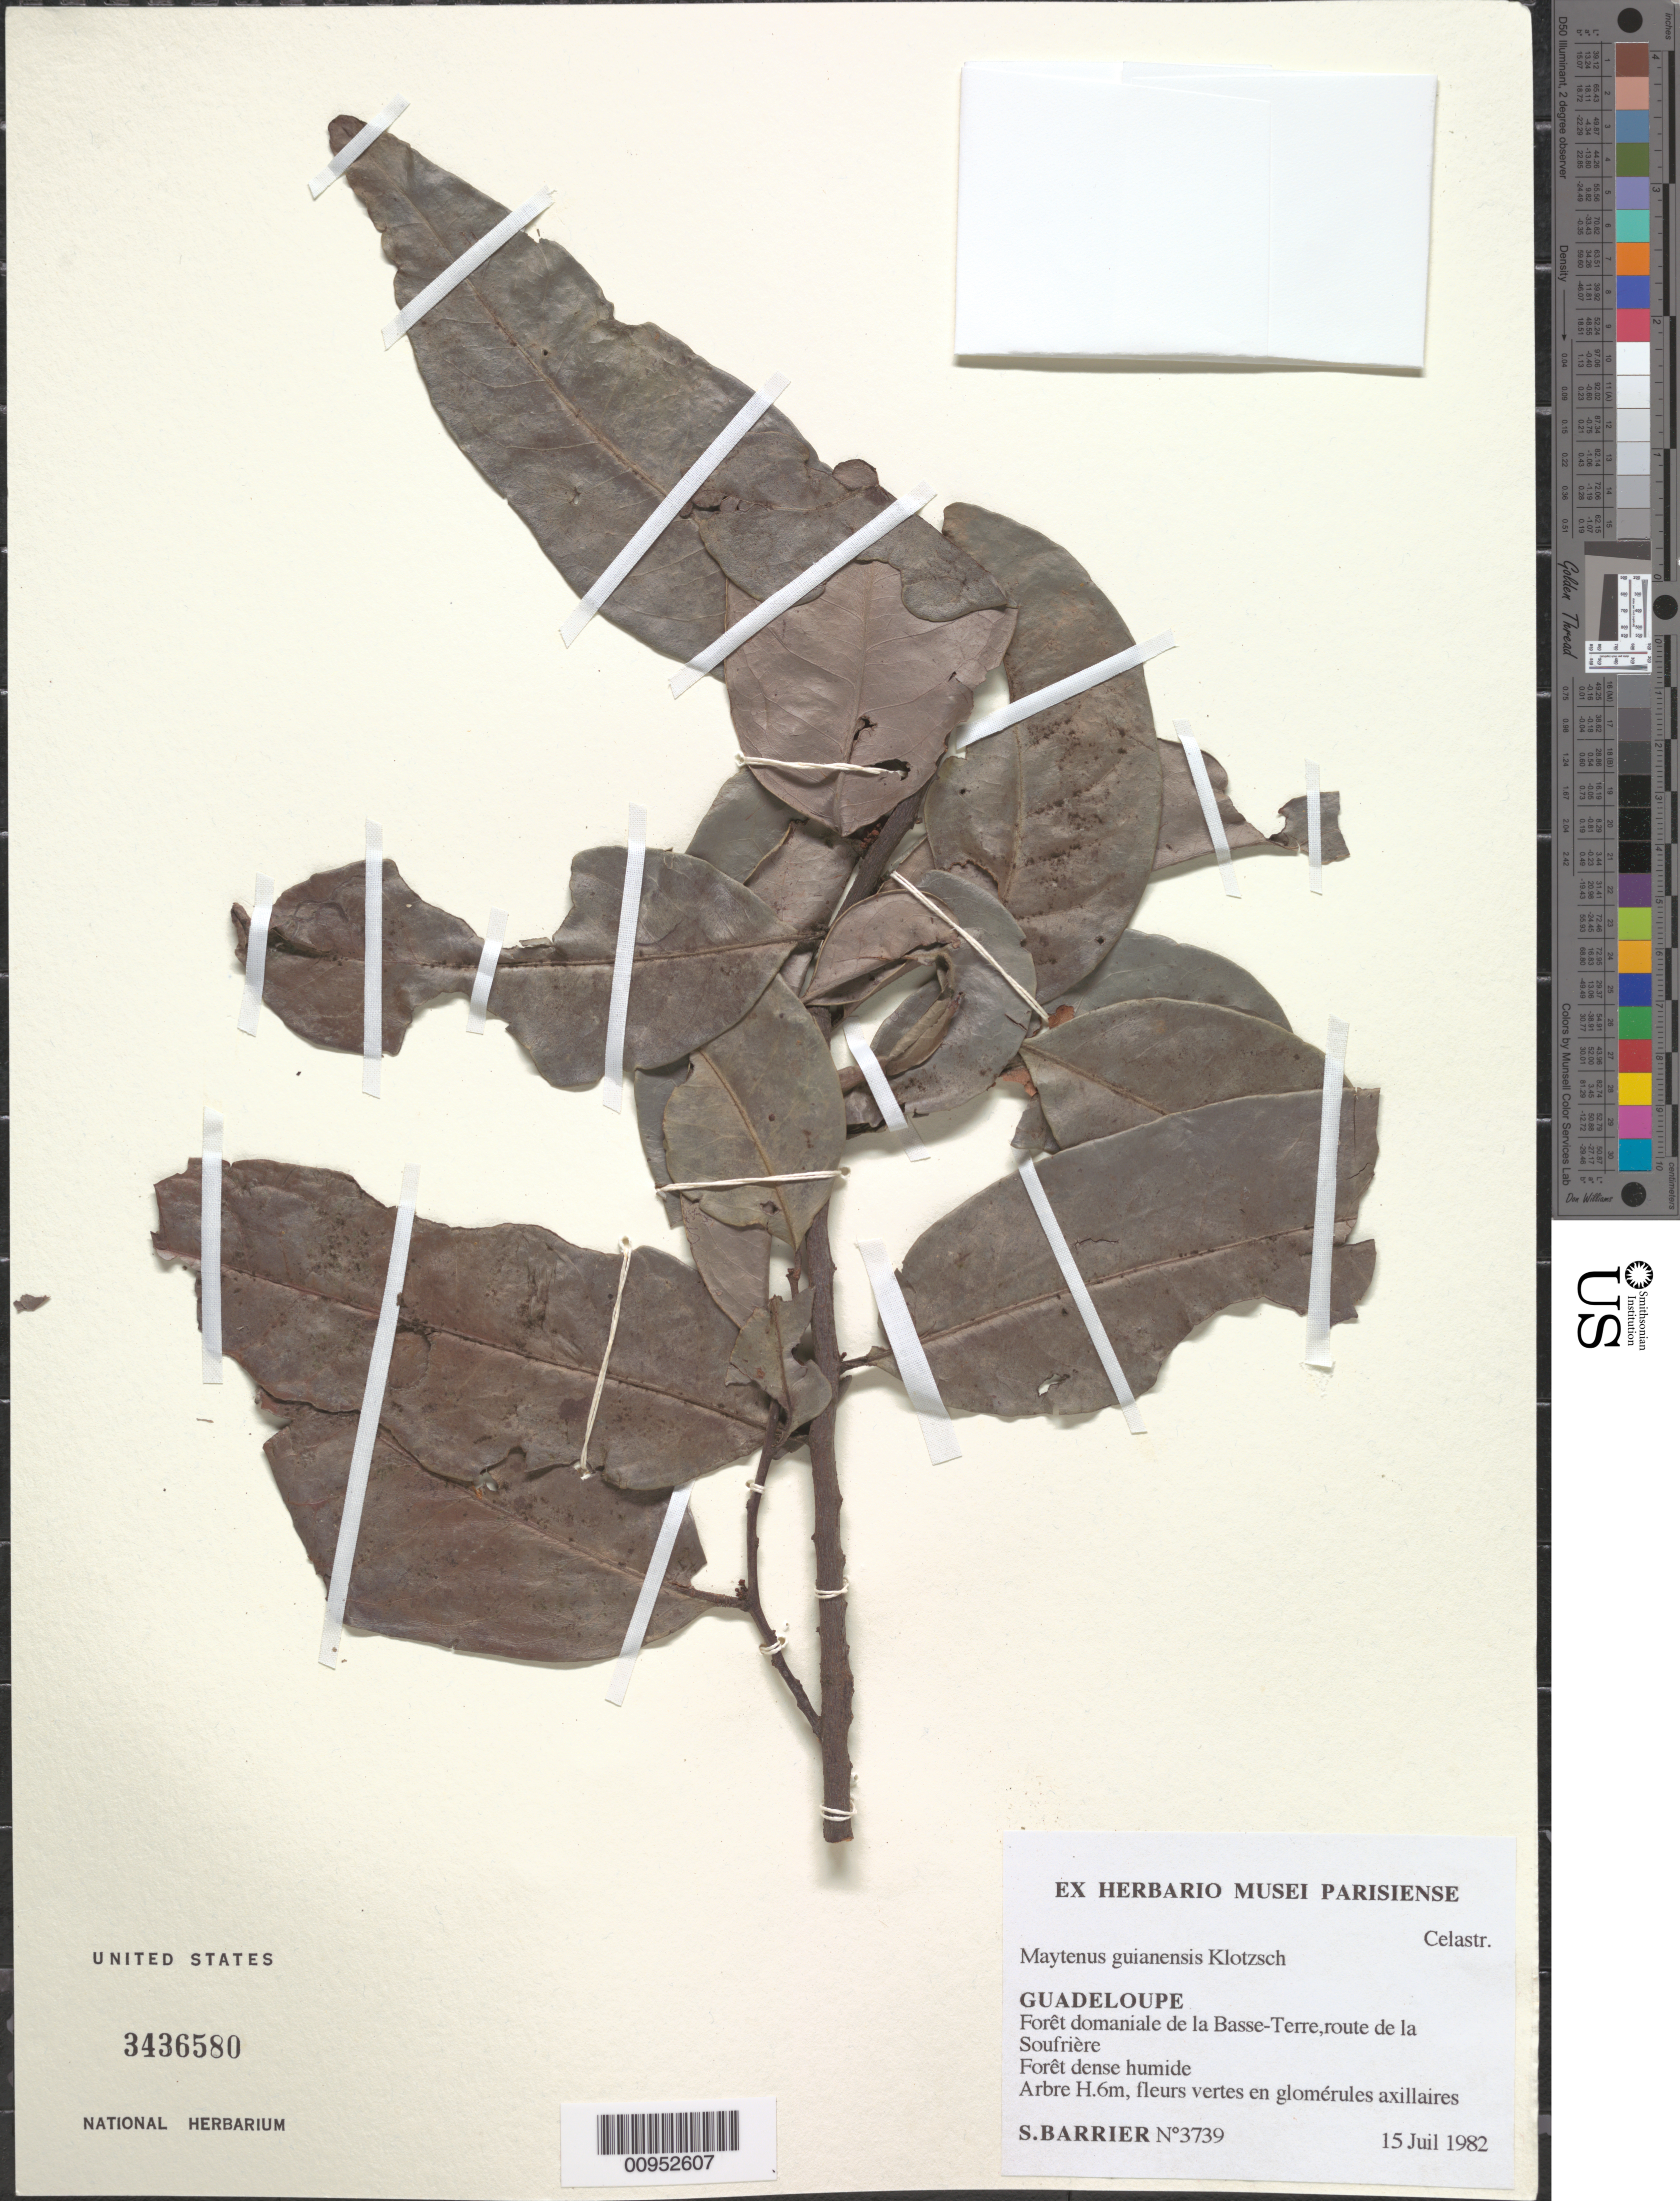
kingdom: Plantae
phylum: Tracheophyta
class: Magnoliopsida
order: Celastrales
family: Celastraceae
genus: Maytenus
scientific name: Maytenus guianensis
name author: Klotzsch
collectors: S. Barrier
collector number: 3739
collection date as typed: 15 Jul 1982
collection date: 1982-07-15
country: Guadeloupe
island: Basse Terre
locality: Basse-Terre, route de la Soufrière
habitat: Forêt dense humide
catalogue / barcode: US 3436580